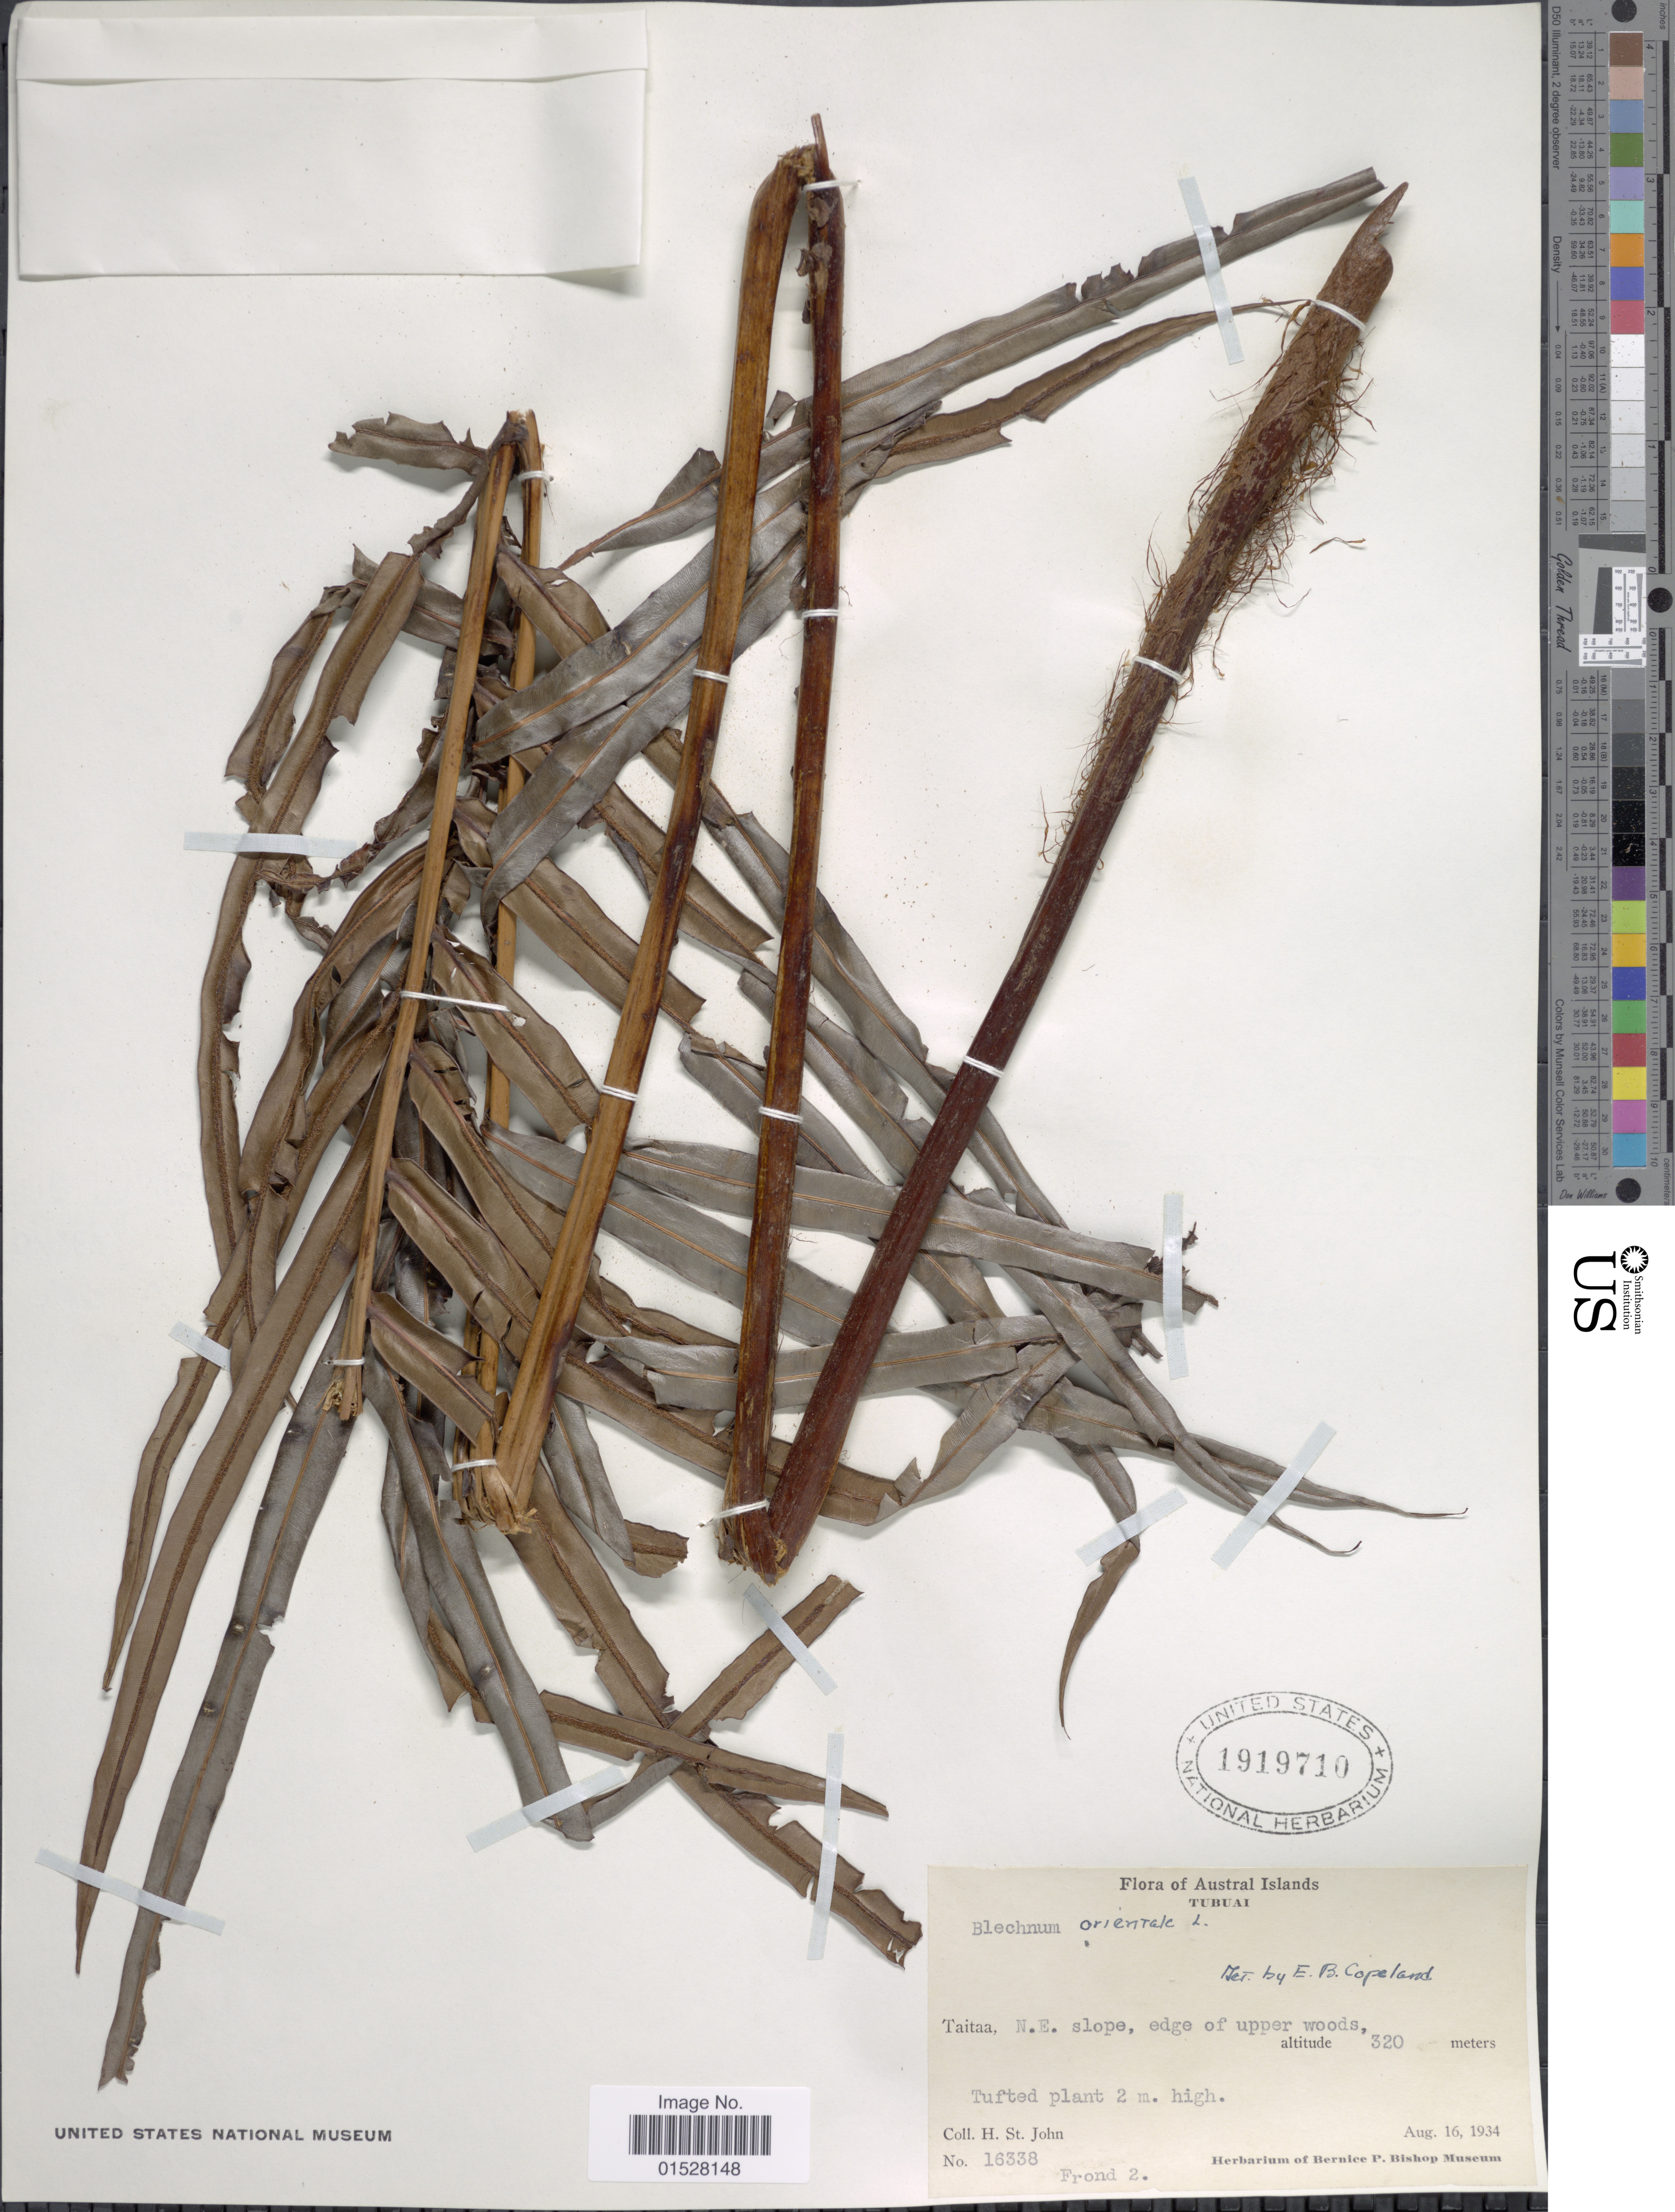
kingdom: Plantae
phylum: Tracheophyta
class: Polypodiopsida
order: Polypodiales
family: Blechnaceae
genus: Blechnum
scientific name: Blechnum orientale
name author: L.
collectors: H. St. John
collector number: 16338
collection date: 1934-08-16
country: French Polynesia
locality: Tubuai, Austral Islands, Taitaa, N. E. slope, edge of upper woods.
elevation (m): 320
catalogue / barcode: US 1919710